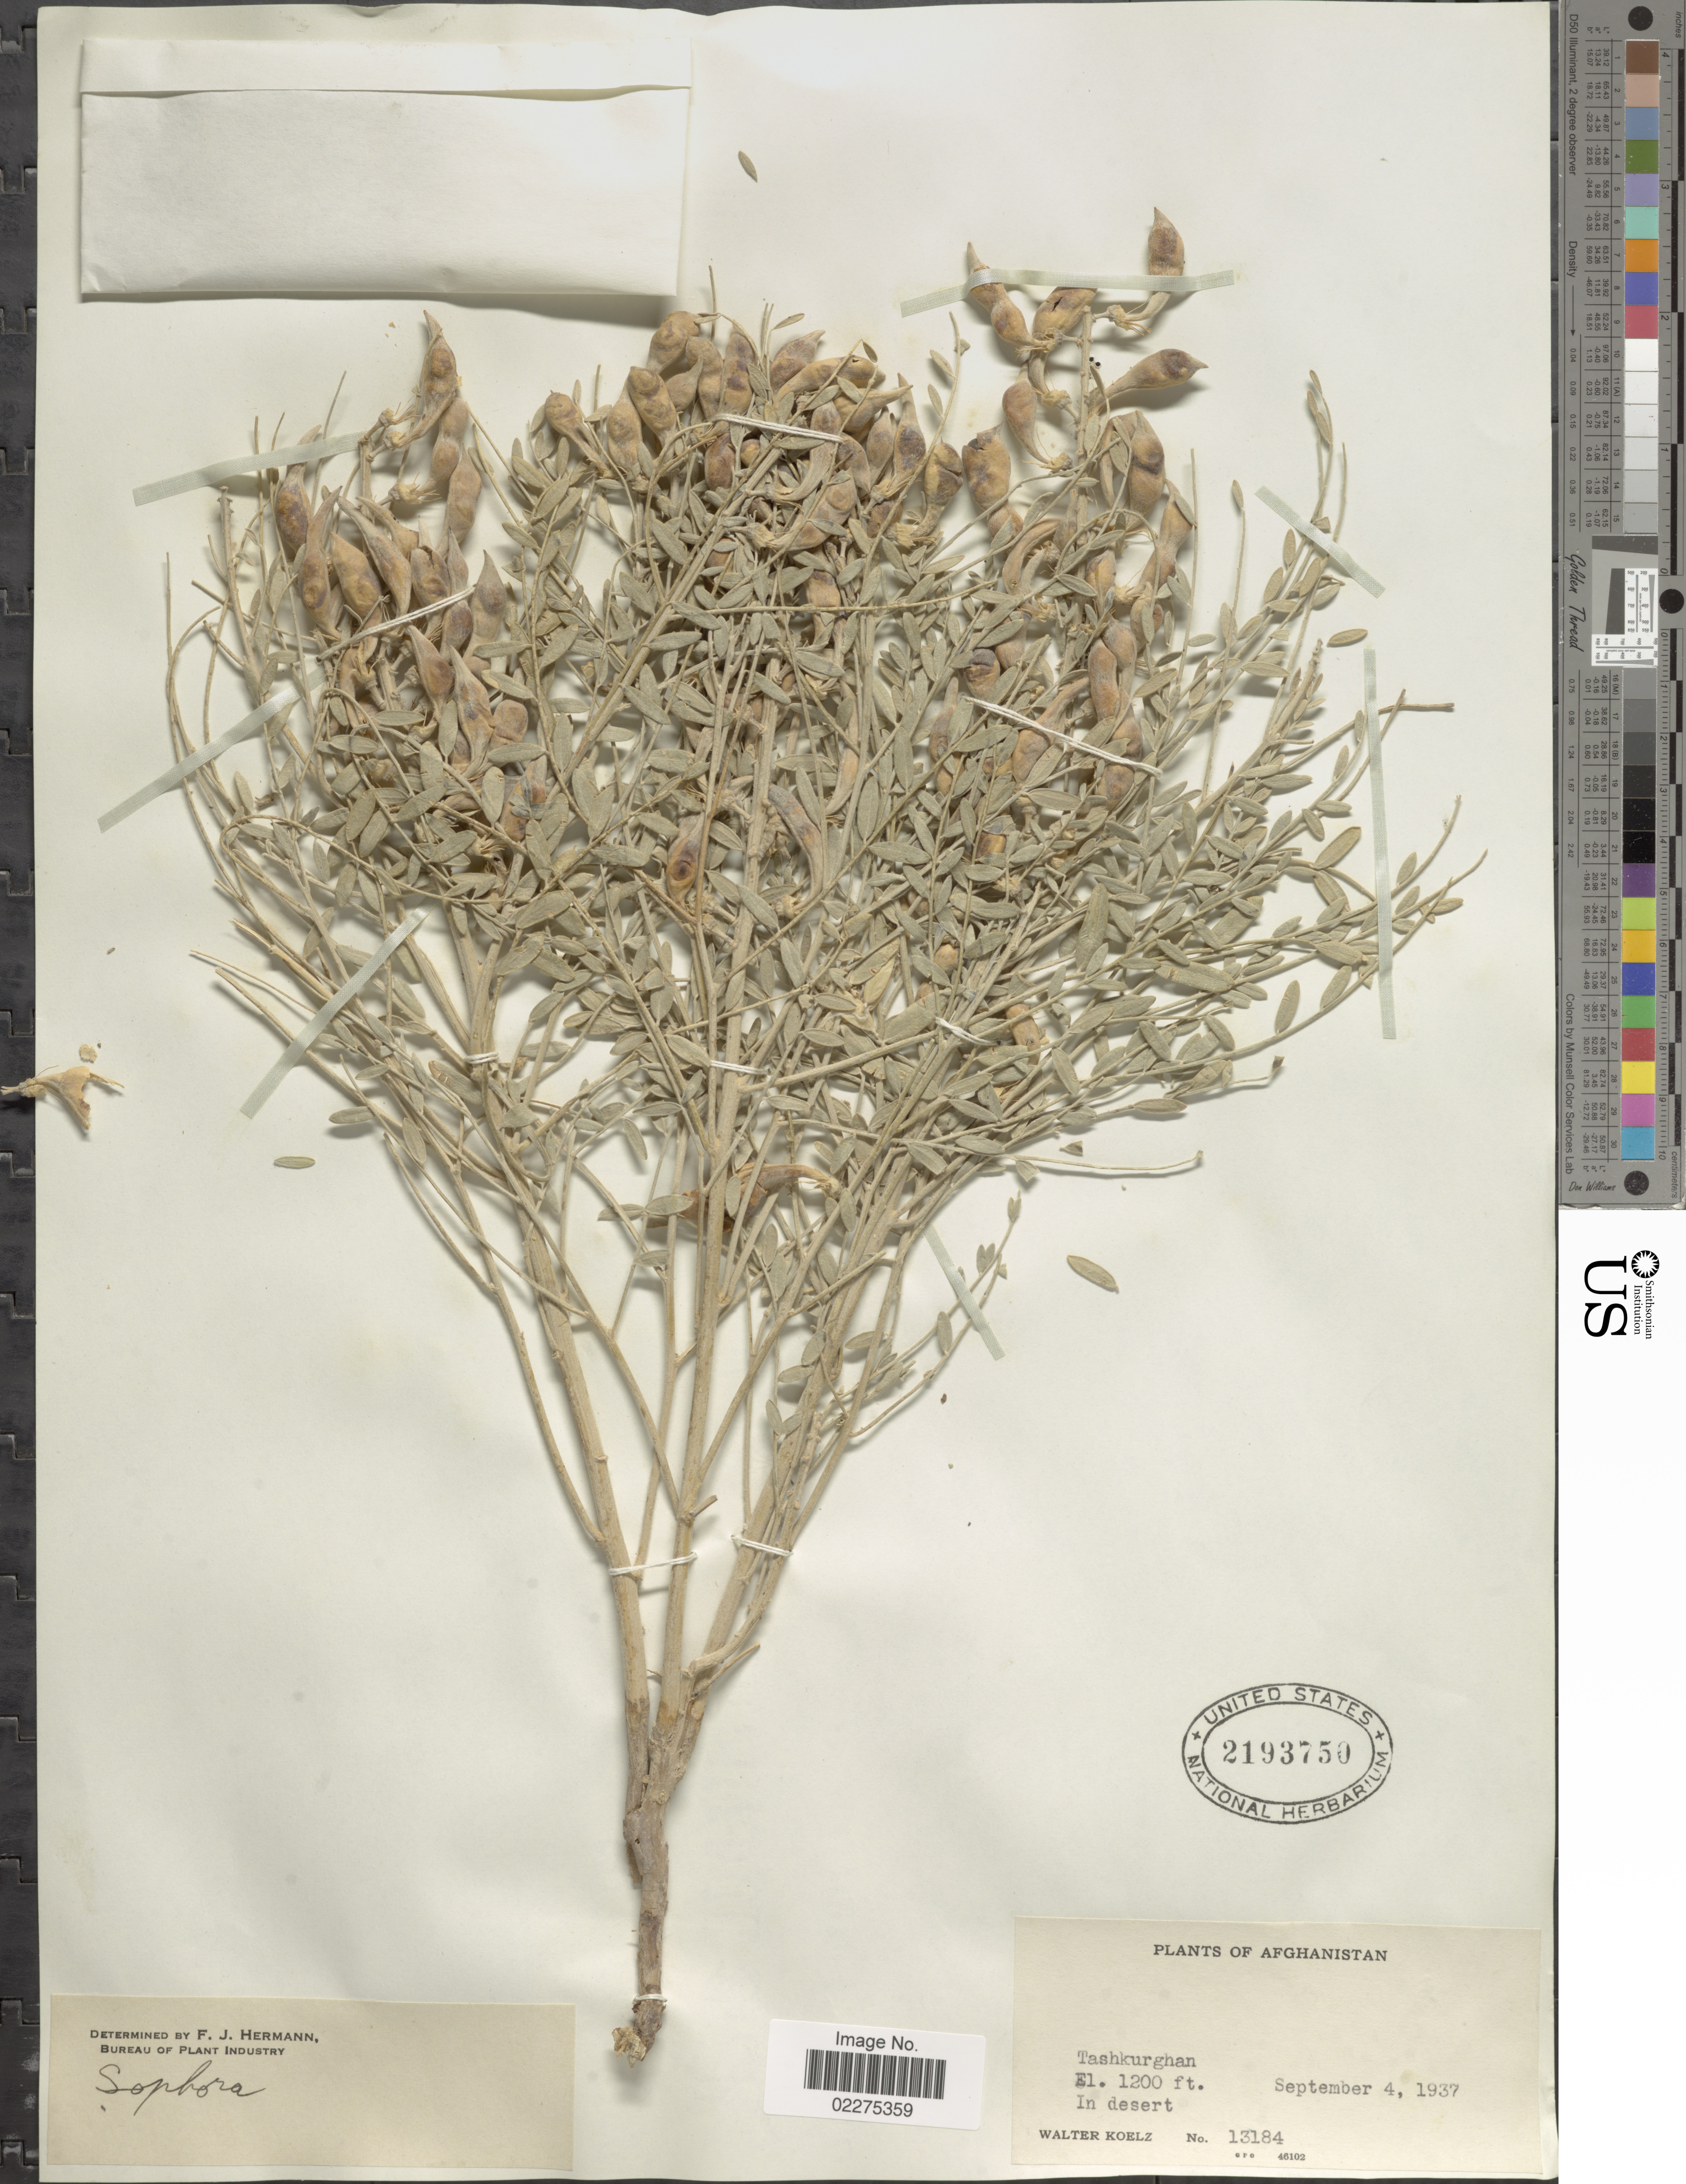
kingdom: Plantae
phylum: Tracheophyta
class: Magnoliopsida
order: Fabales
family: Fabaceae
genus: Sophora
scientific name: Sophora pachycarpa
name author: Schrenk ex C.A. Mey.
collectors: W. N. Koelz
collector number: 13184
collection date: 1937-09-04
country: Afghanistan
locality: Tashkurghan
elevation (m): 366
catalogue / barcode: US 2193750